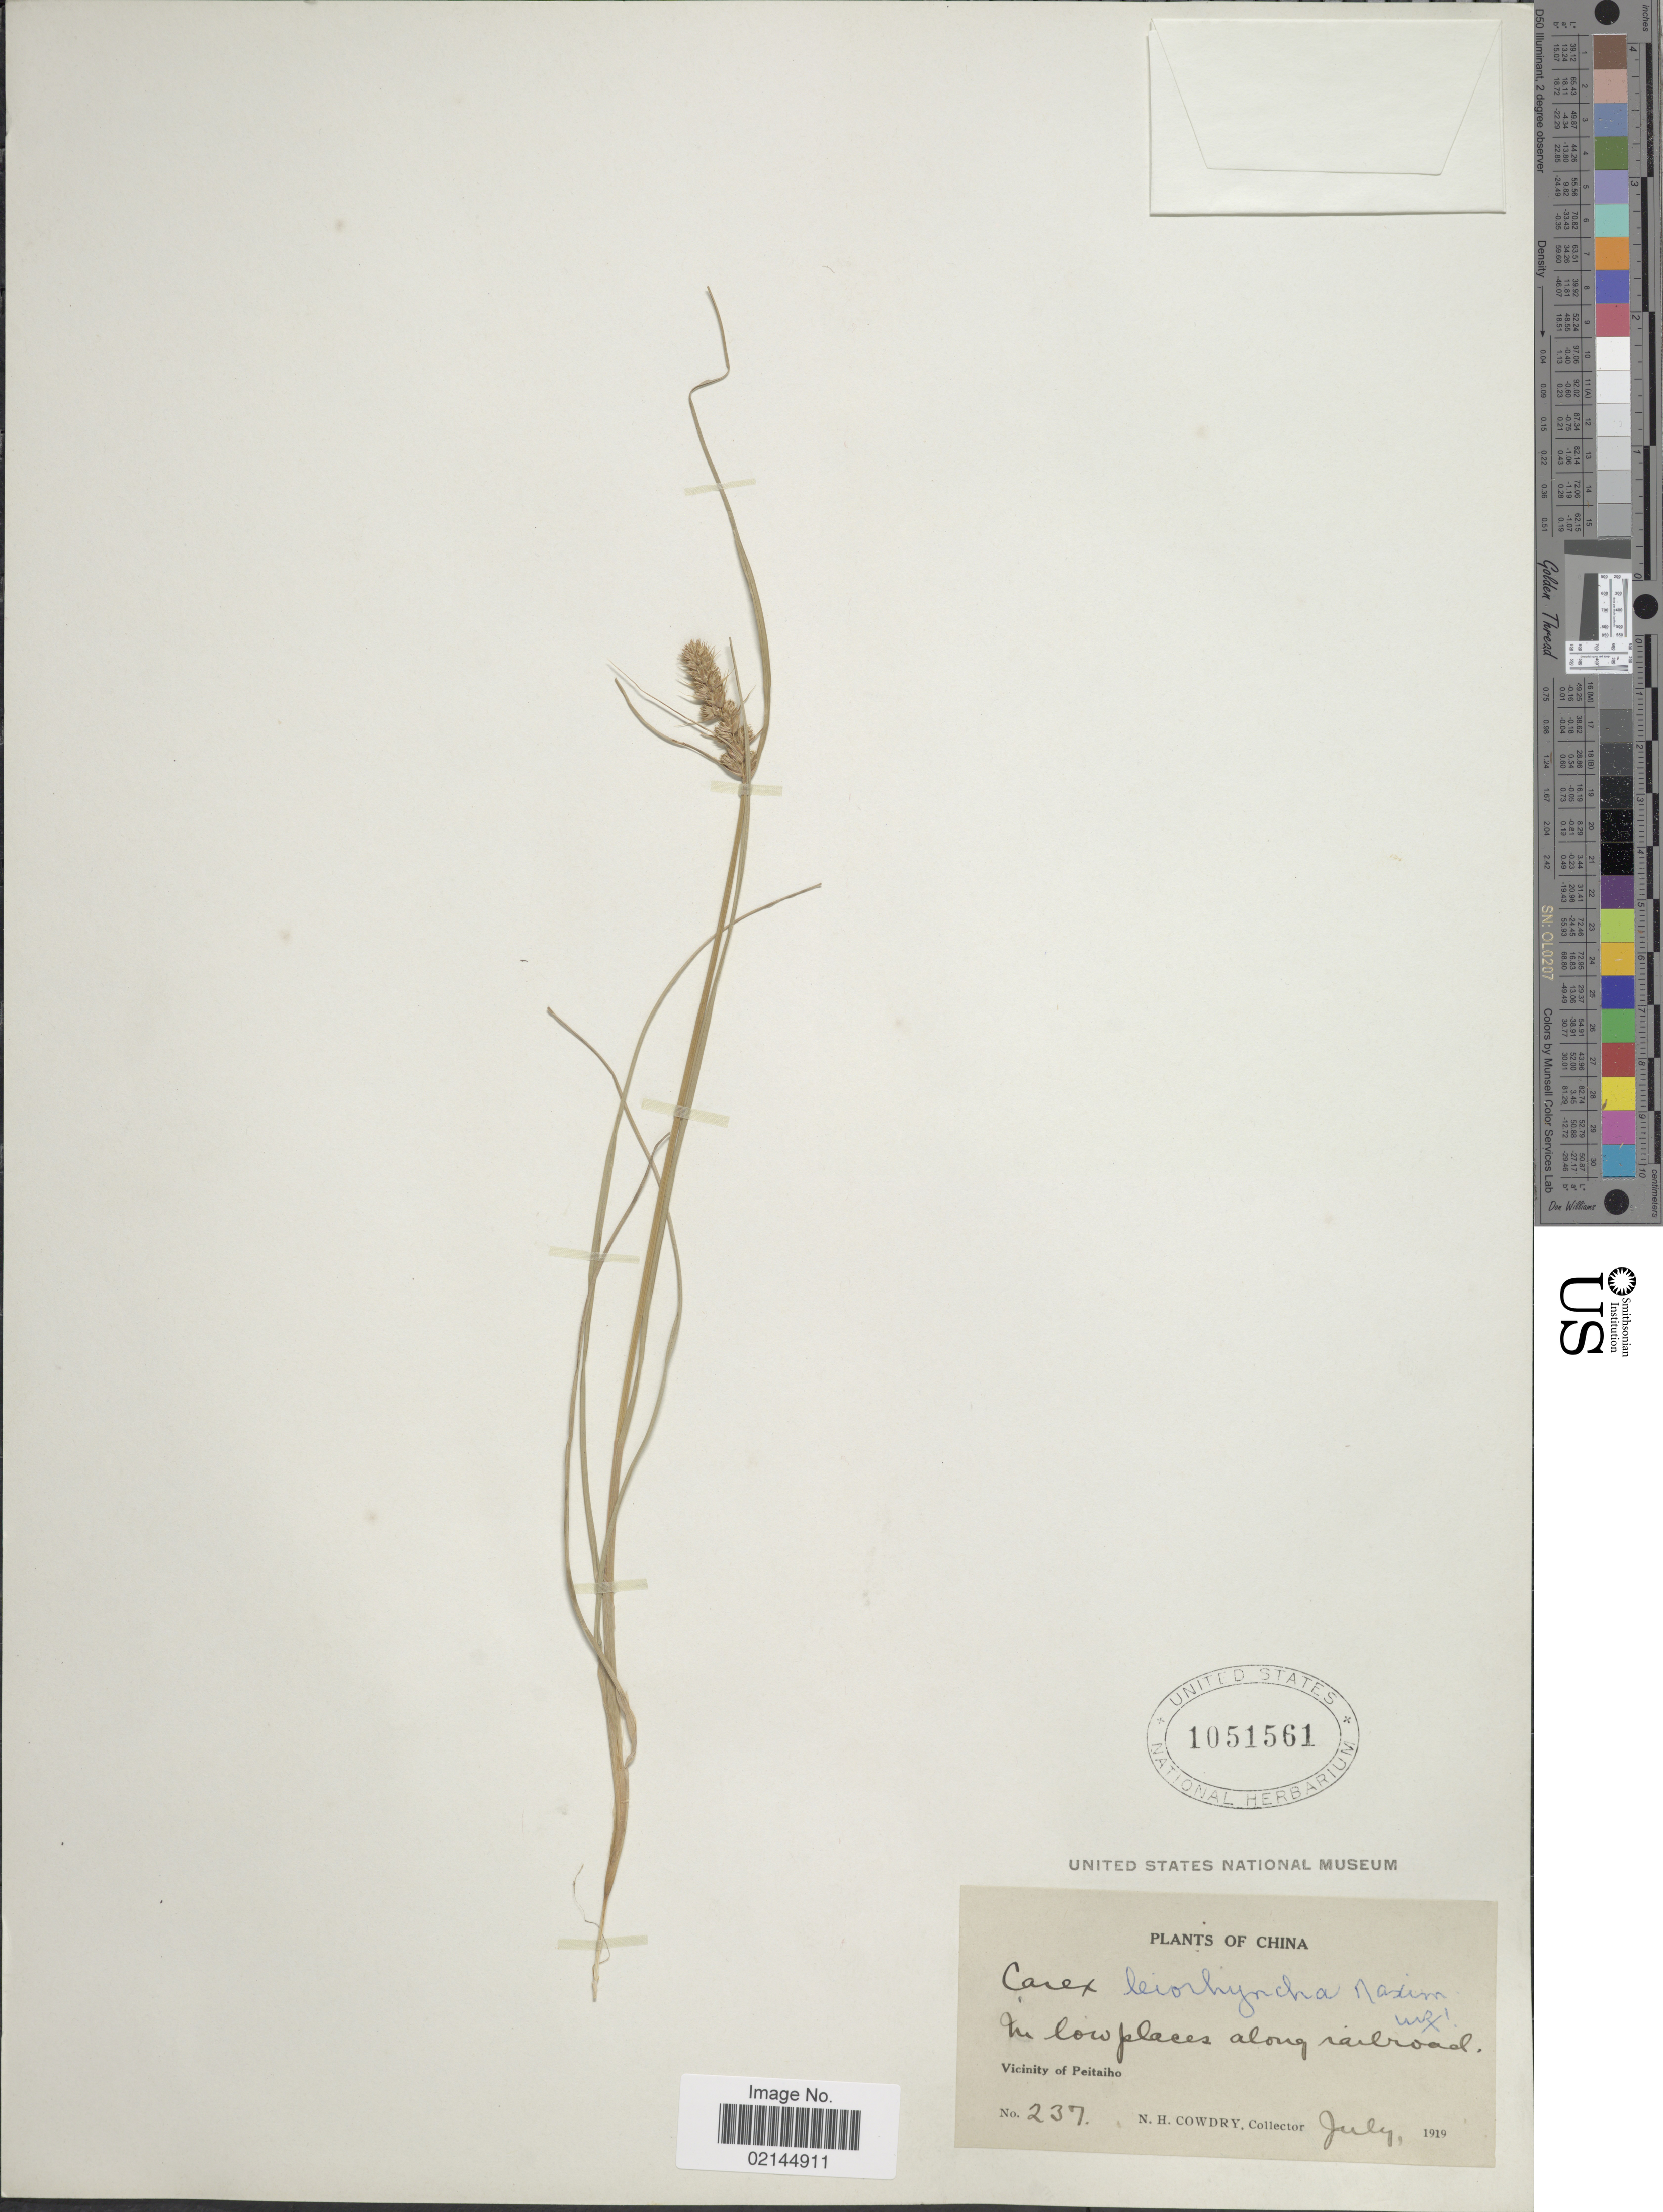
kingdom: Plantae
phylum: Tracheophyta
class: Liliopsida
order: Poales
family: Cyperaceae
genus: Carex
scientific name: Carex leiorhyncha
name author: C.A. Mey.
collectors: N. H. Cowdry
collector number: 237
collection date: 1919-07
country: China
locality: In low places along railroad. Vicinity of Peitaiho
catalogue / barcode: US 1051561